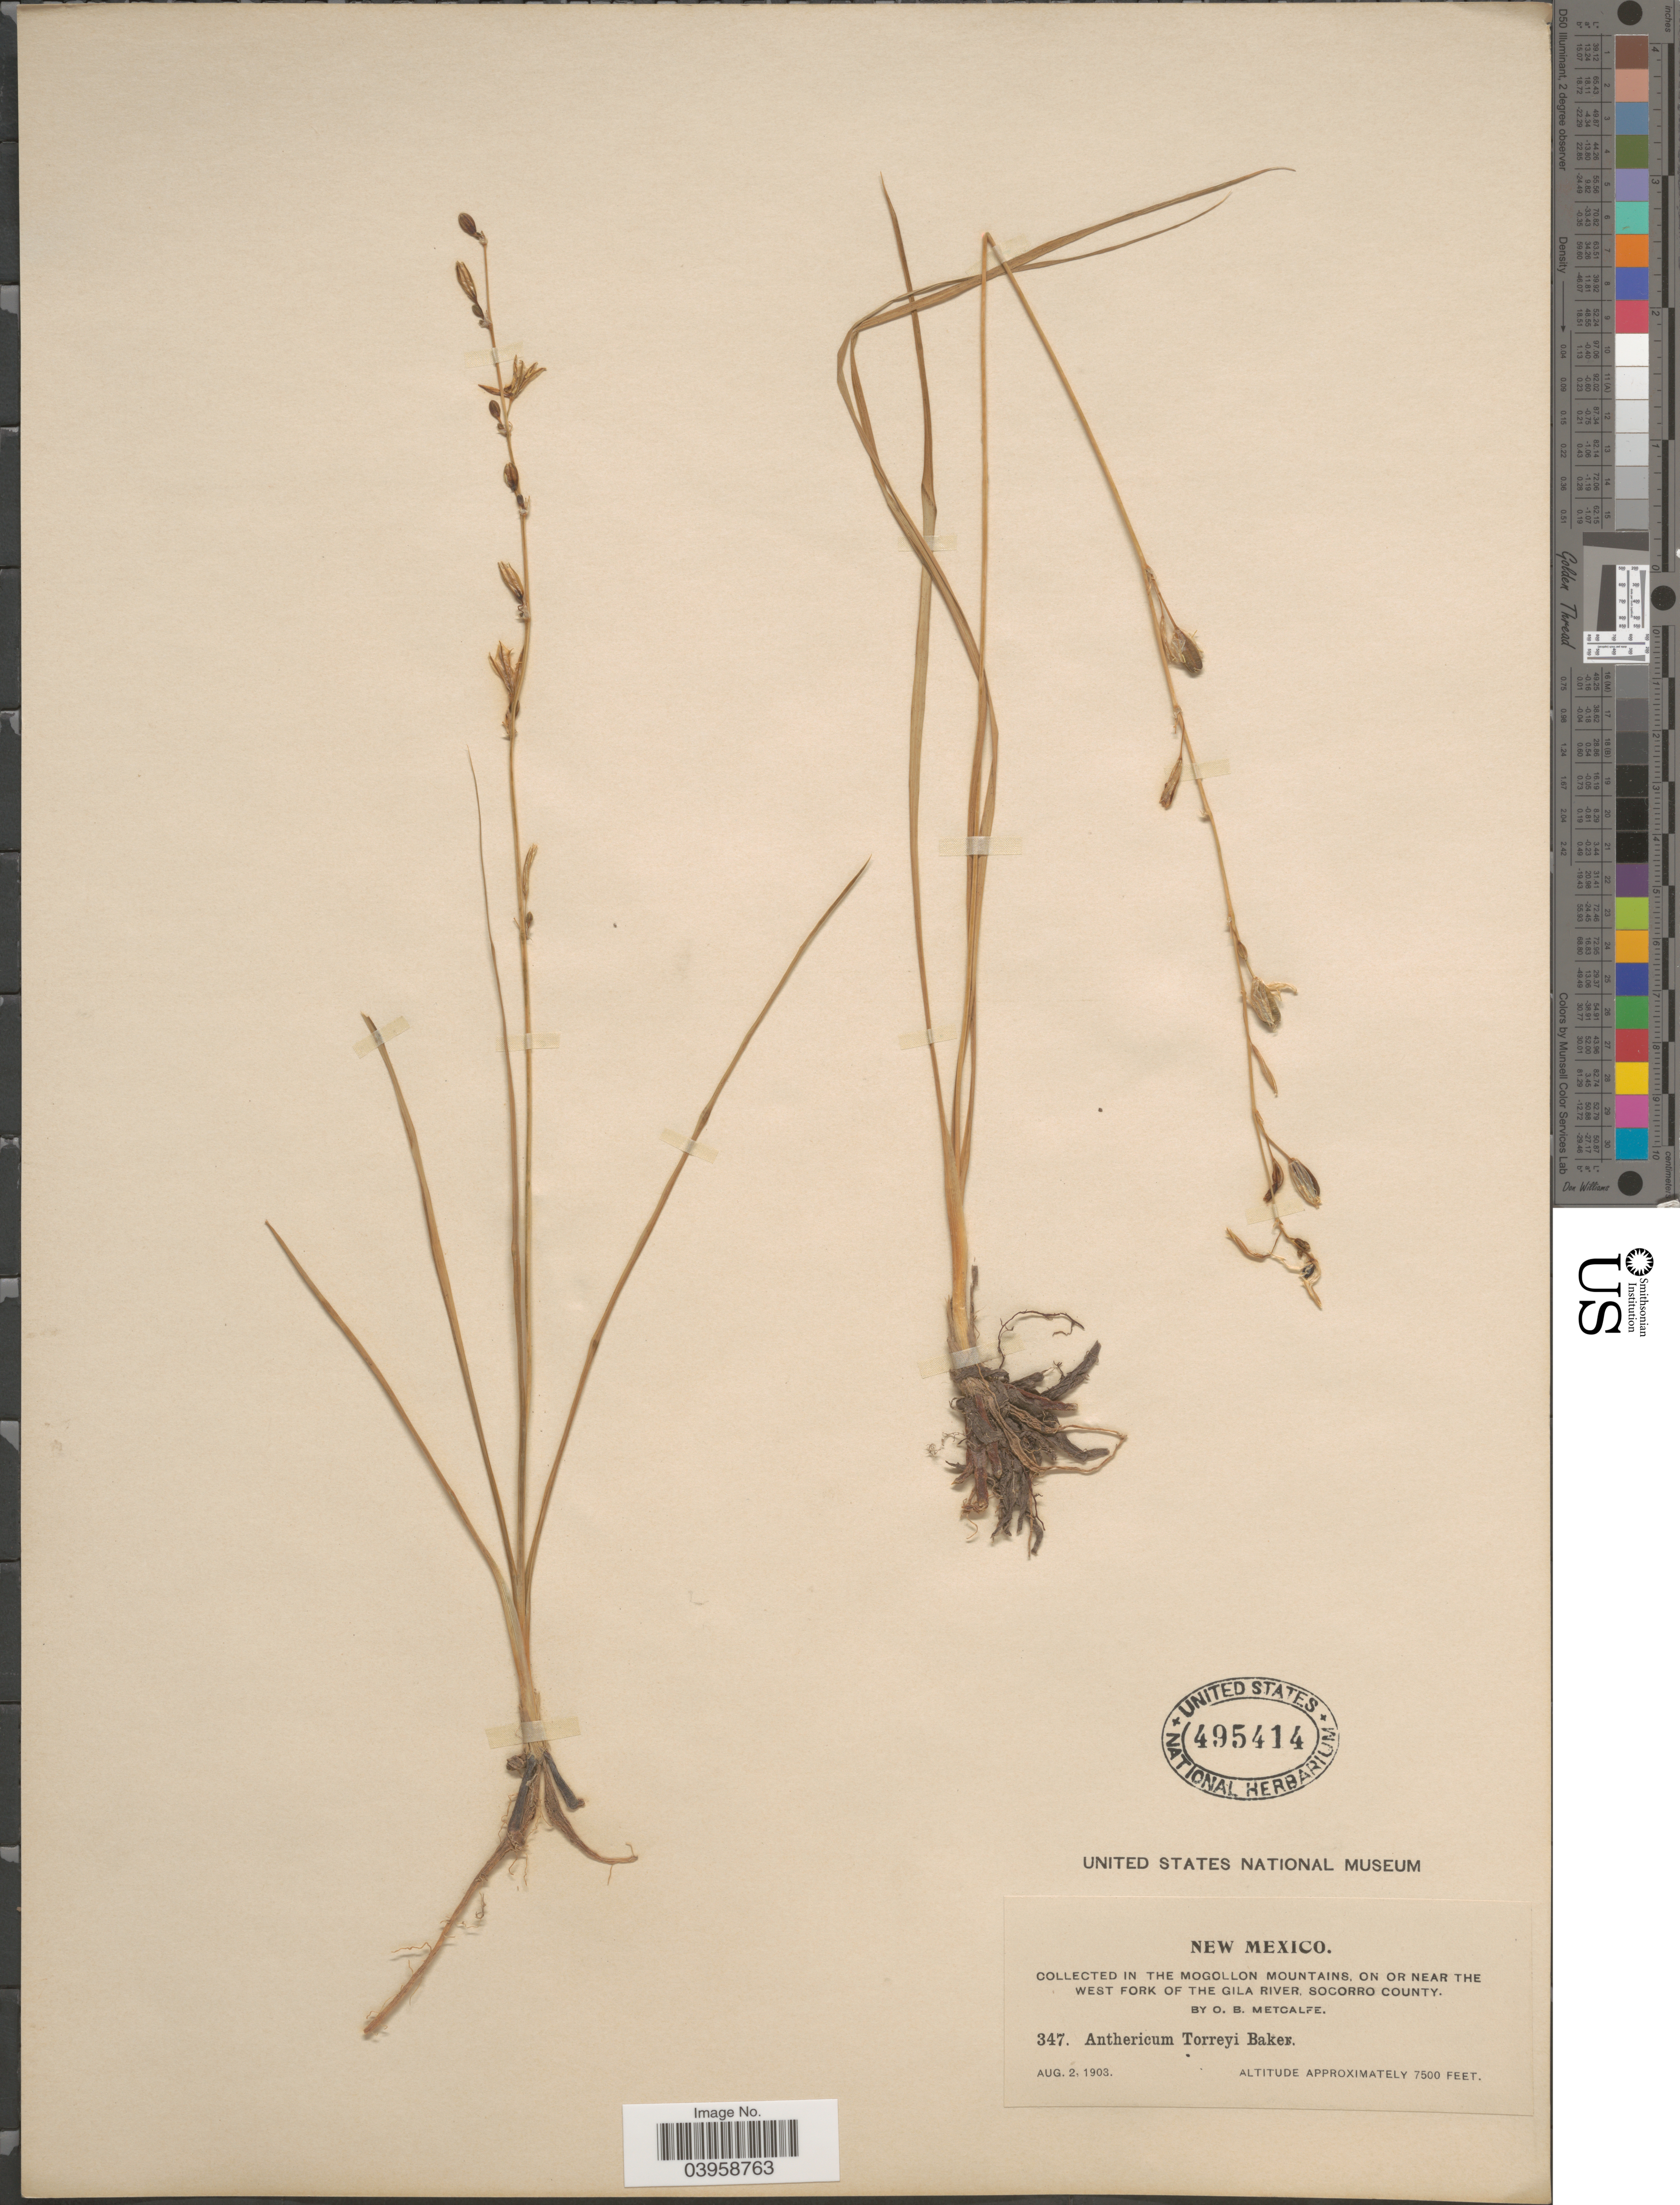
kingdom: Plantae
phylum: Tracheophyta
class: Liliopsida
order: Asparagales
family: Asparagaceae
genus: Anthericum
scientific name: Anthericum torreyi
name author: Baker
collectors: O. B. Metcalfe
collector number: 347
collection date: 1903-08-02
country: United States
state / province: New Mexico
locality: In the Mogollon Mountains, on or near the West Fork of the Gila River, Socorro County.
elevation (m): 2286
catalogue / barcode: US 495414